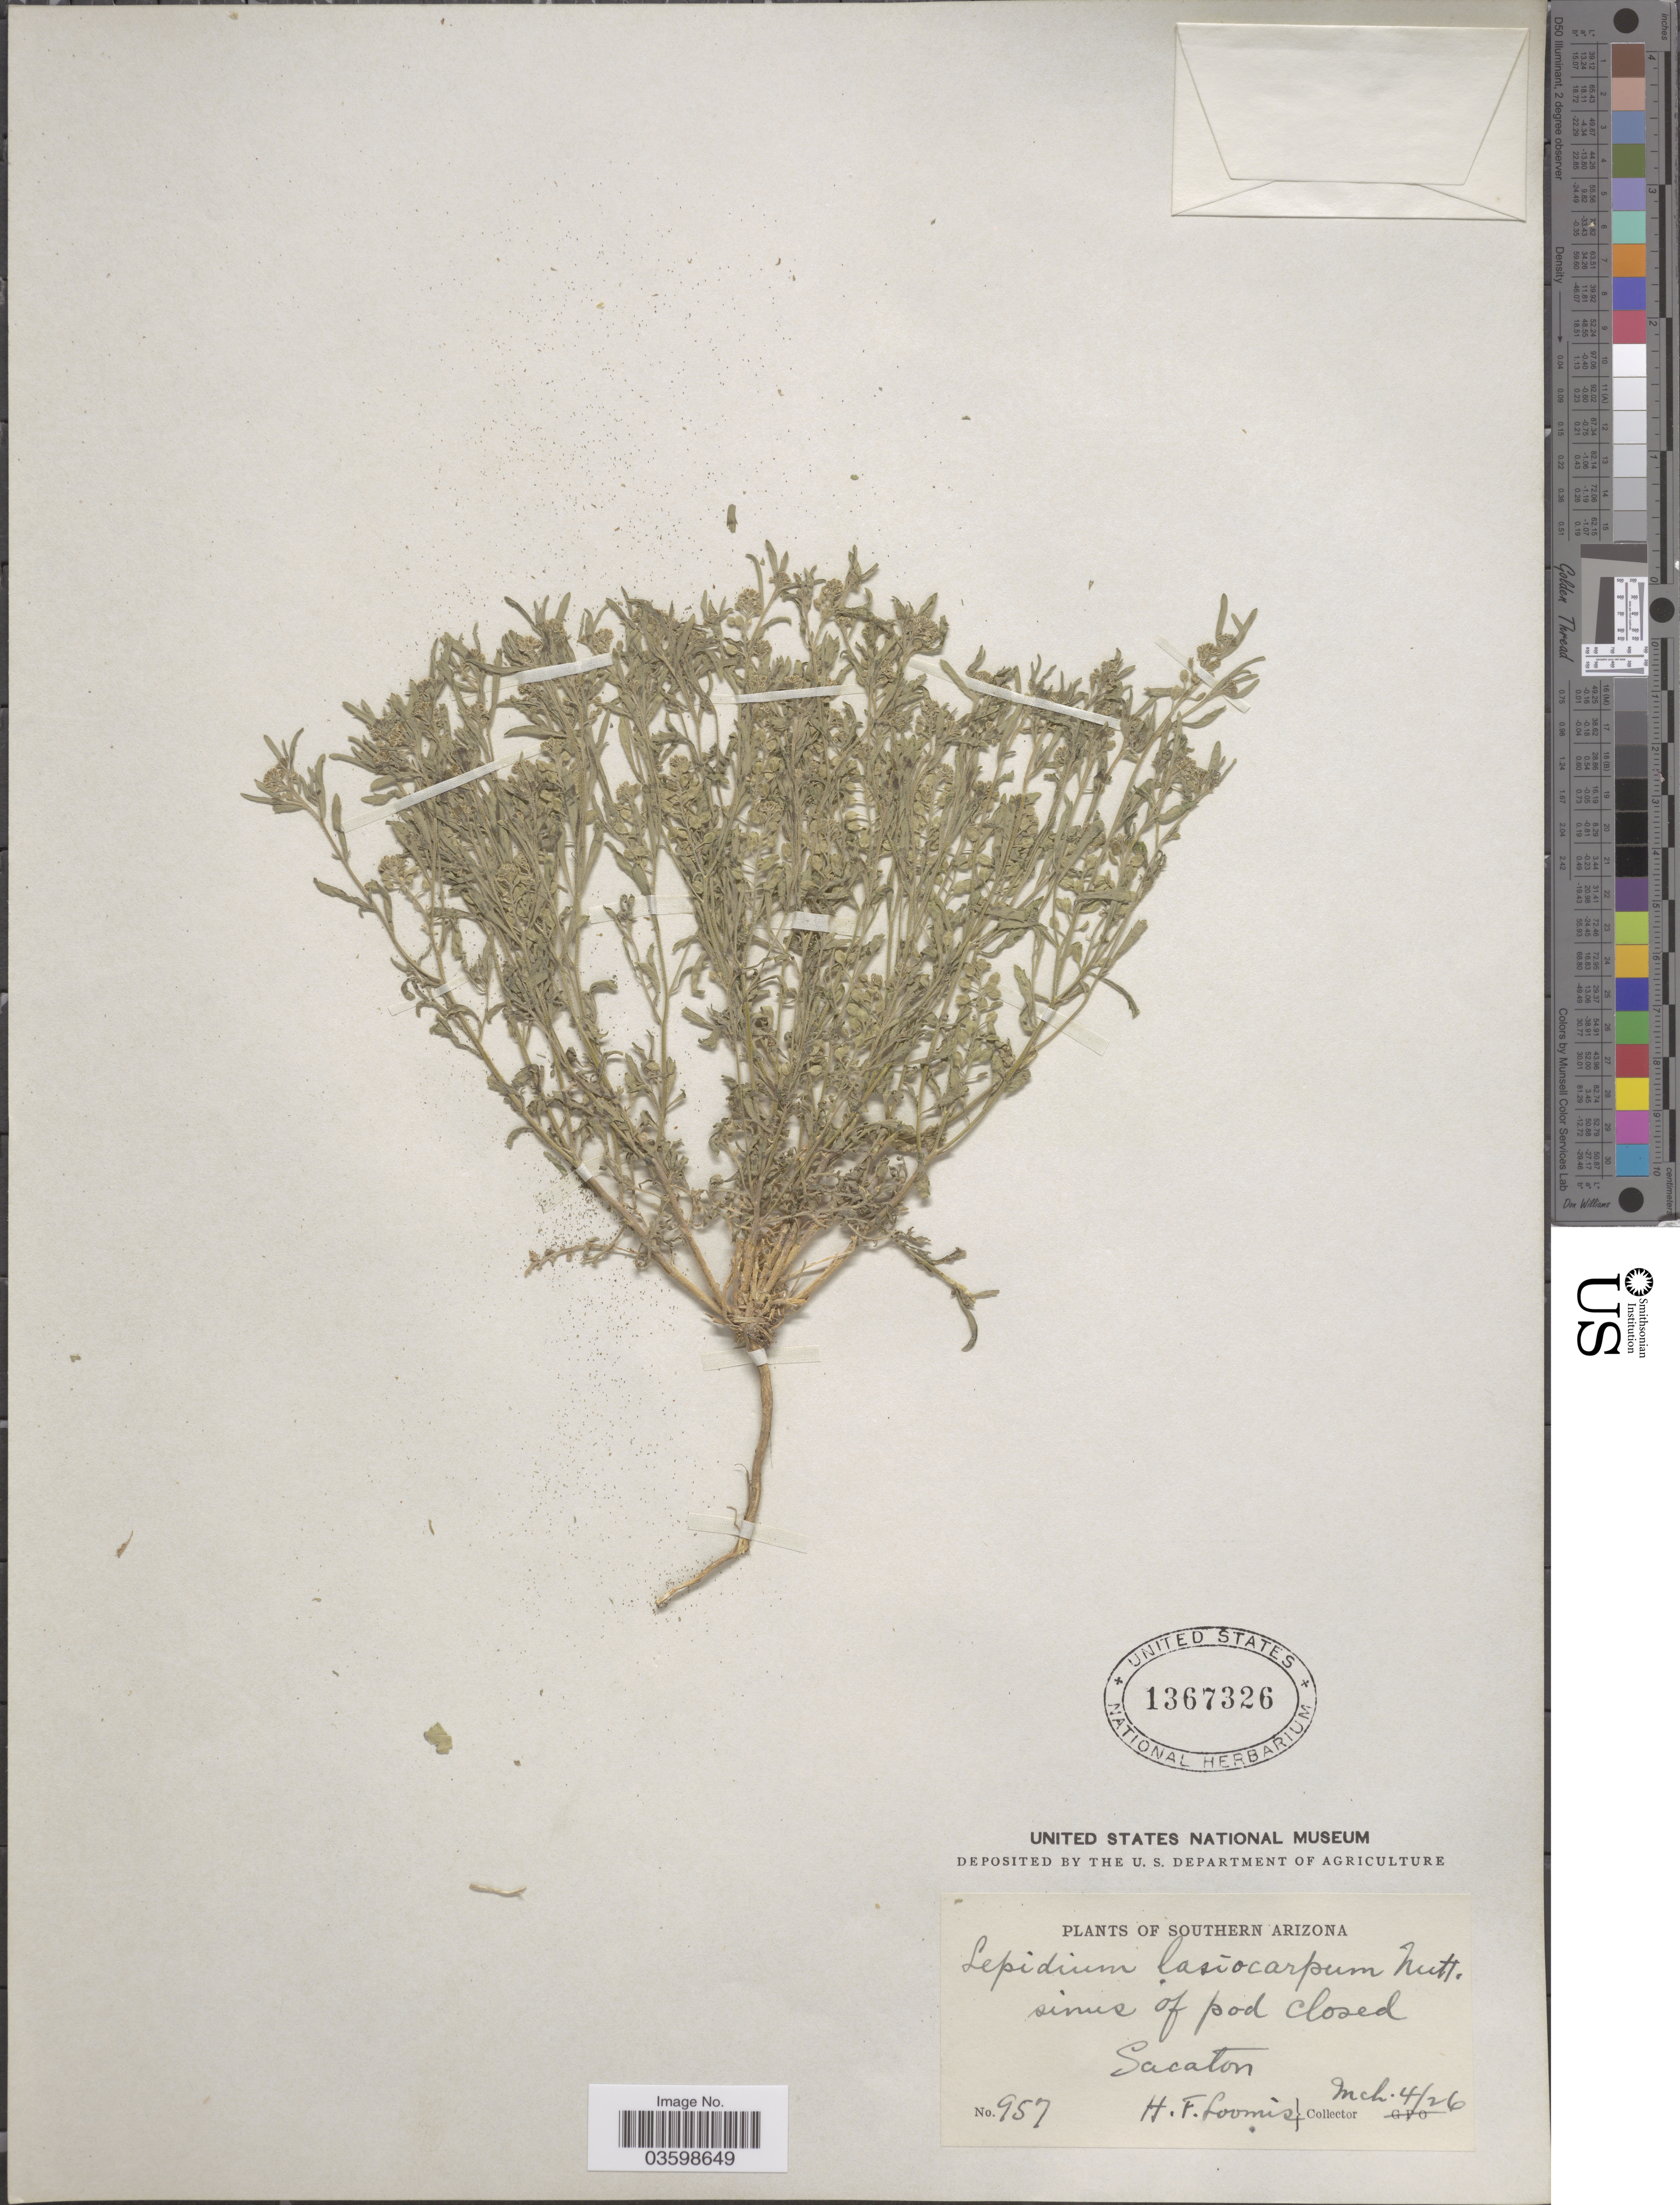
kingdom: Plantae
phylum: Tracheophyta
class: Magnoliopsida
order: Brassicales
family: Brassicaceae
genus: Lepidium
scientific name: Lepidium lasiocarpum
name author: Nutt.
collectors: H. F. Loomis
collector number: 957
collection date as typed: Transcribed d/m/y: 4/3/26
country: United States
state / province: Arizona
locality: Southern Arizona. Sacaton.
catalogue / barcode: US 1367326